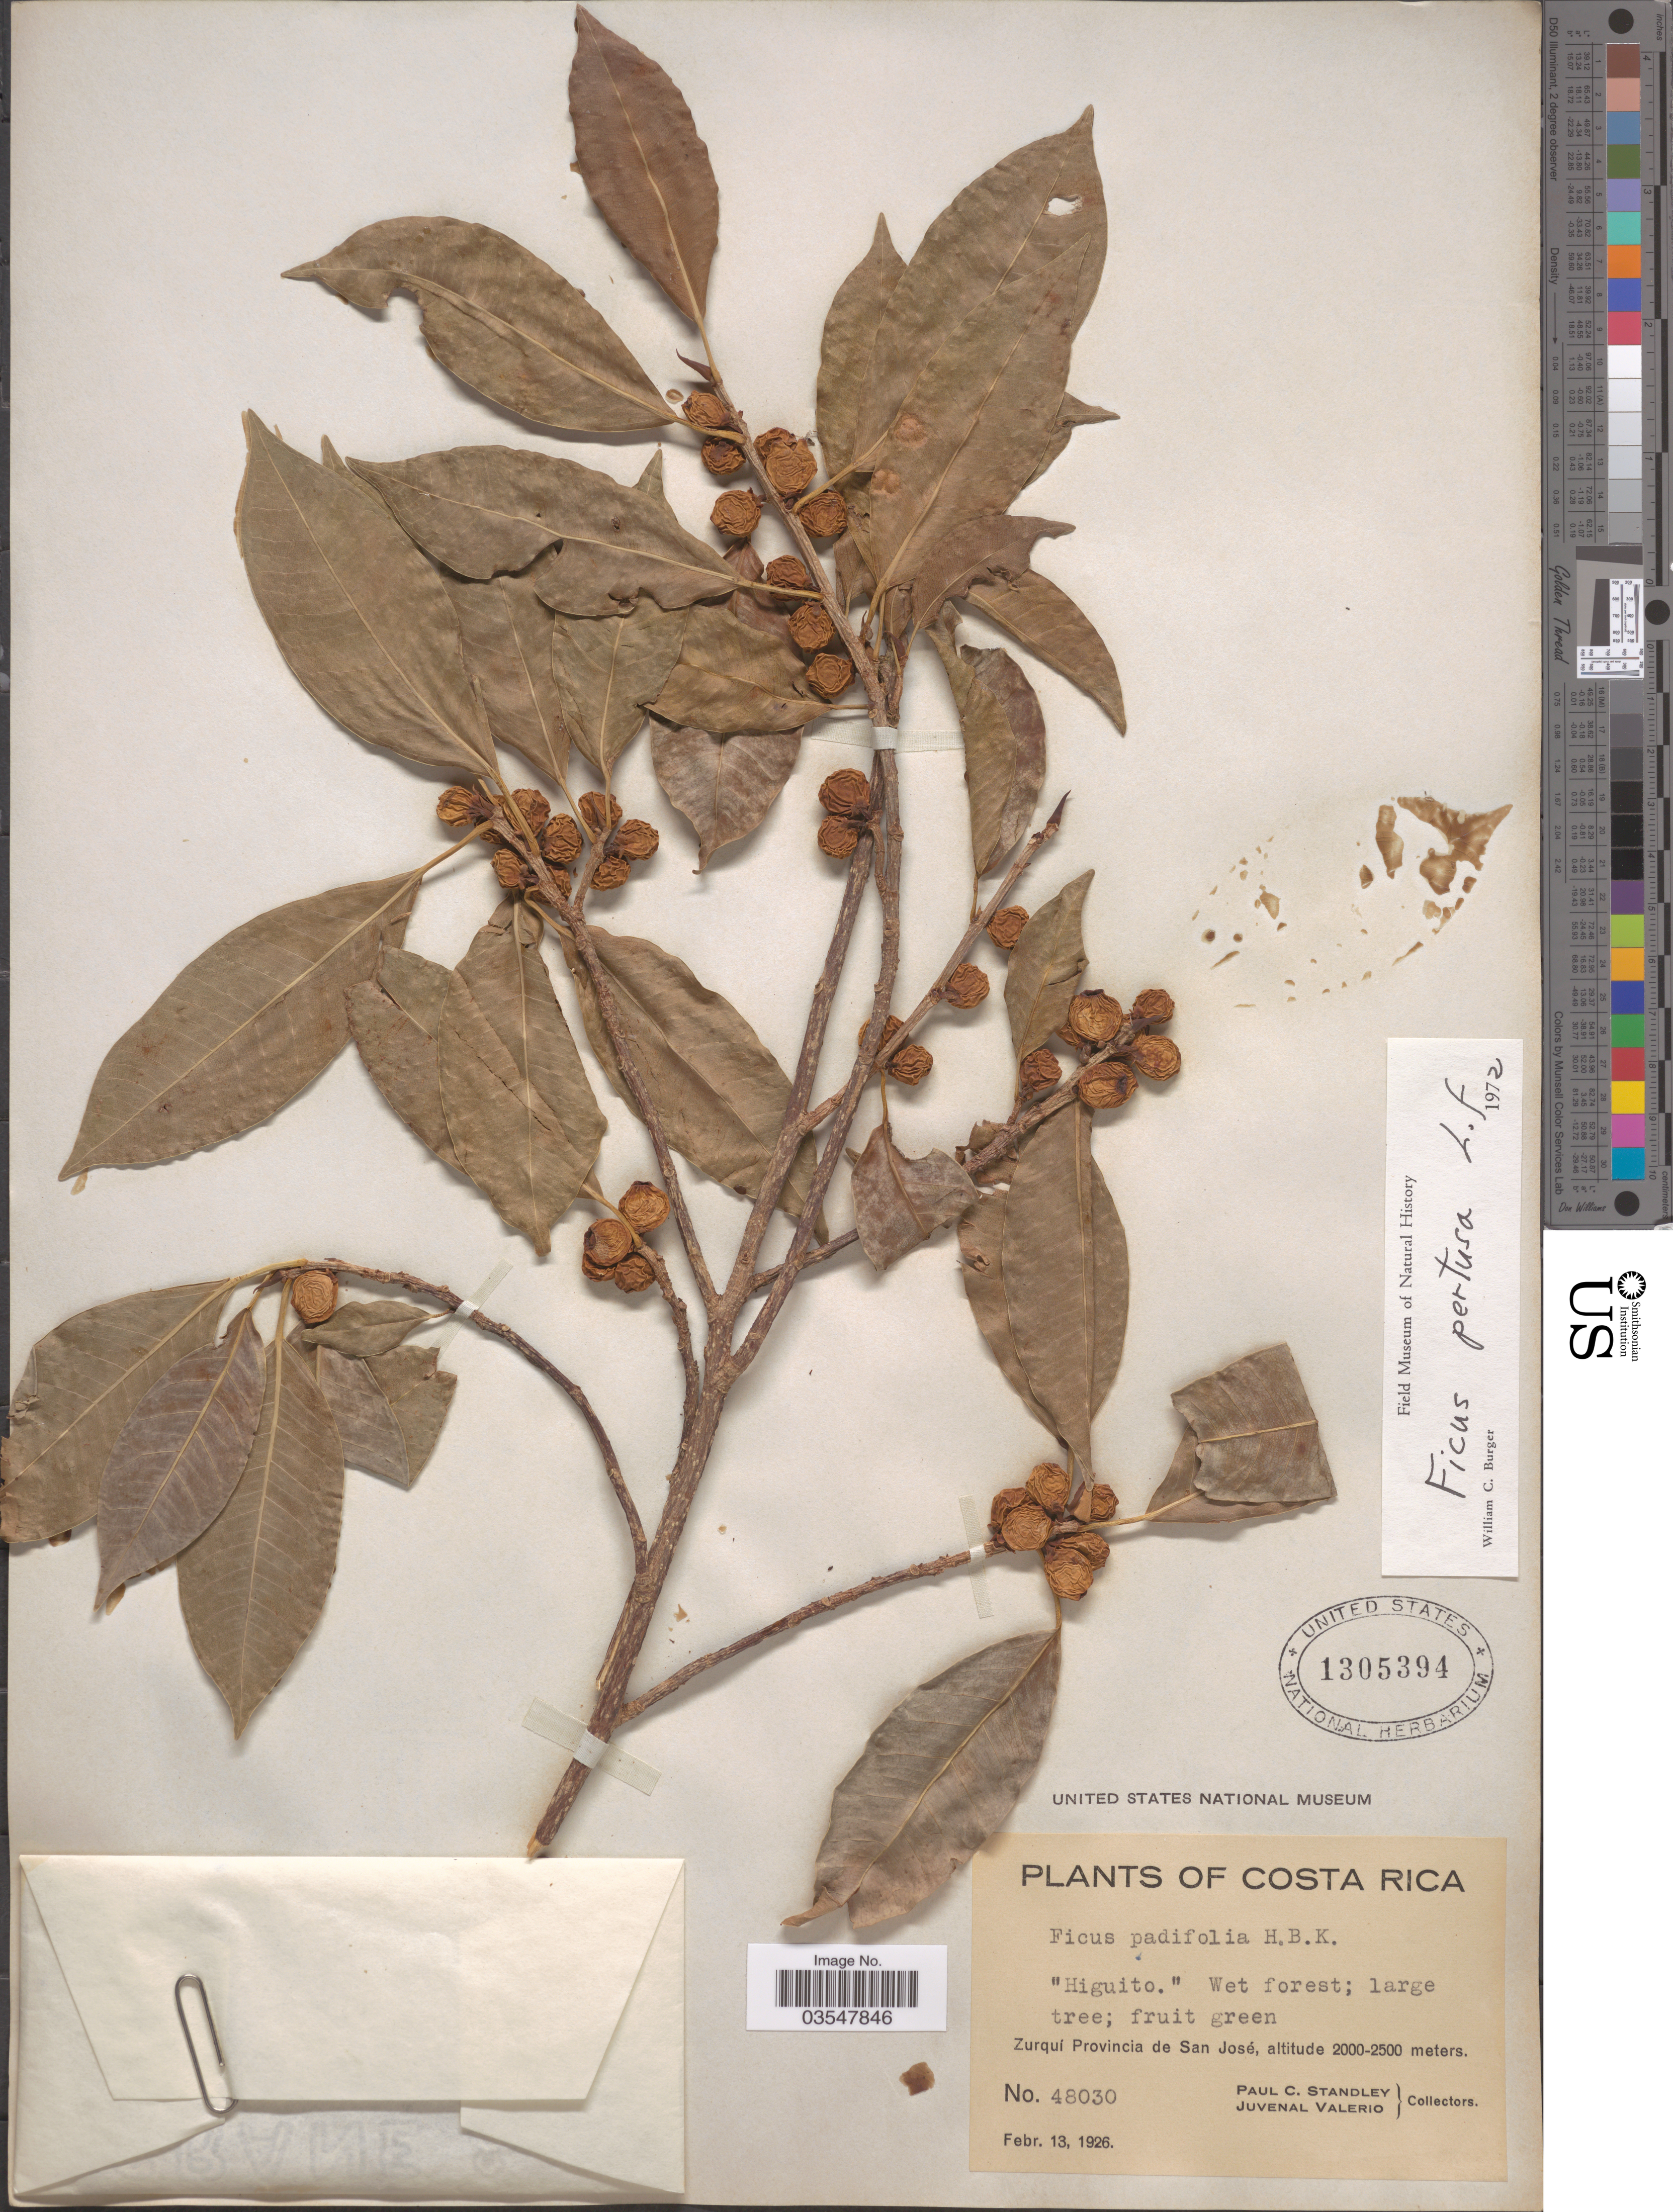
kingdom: Plantae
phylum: Tracheophyta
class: Magnoliopsida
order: Rosales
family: Moraceae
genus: Ficus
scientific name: Ficus pertusa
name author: L. f.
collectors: P. C. Standley & J. Valerio R.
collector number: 48030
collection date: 1926-02-13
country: Costa Rica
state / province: San José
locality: Zurquí Provincia.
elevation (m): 2000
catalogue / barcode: US 1305394